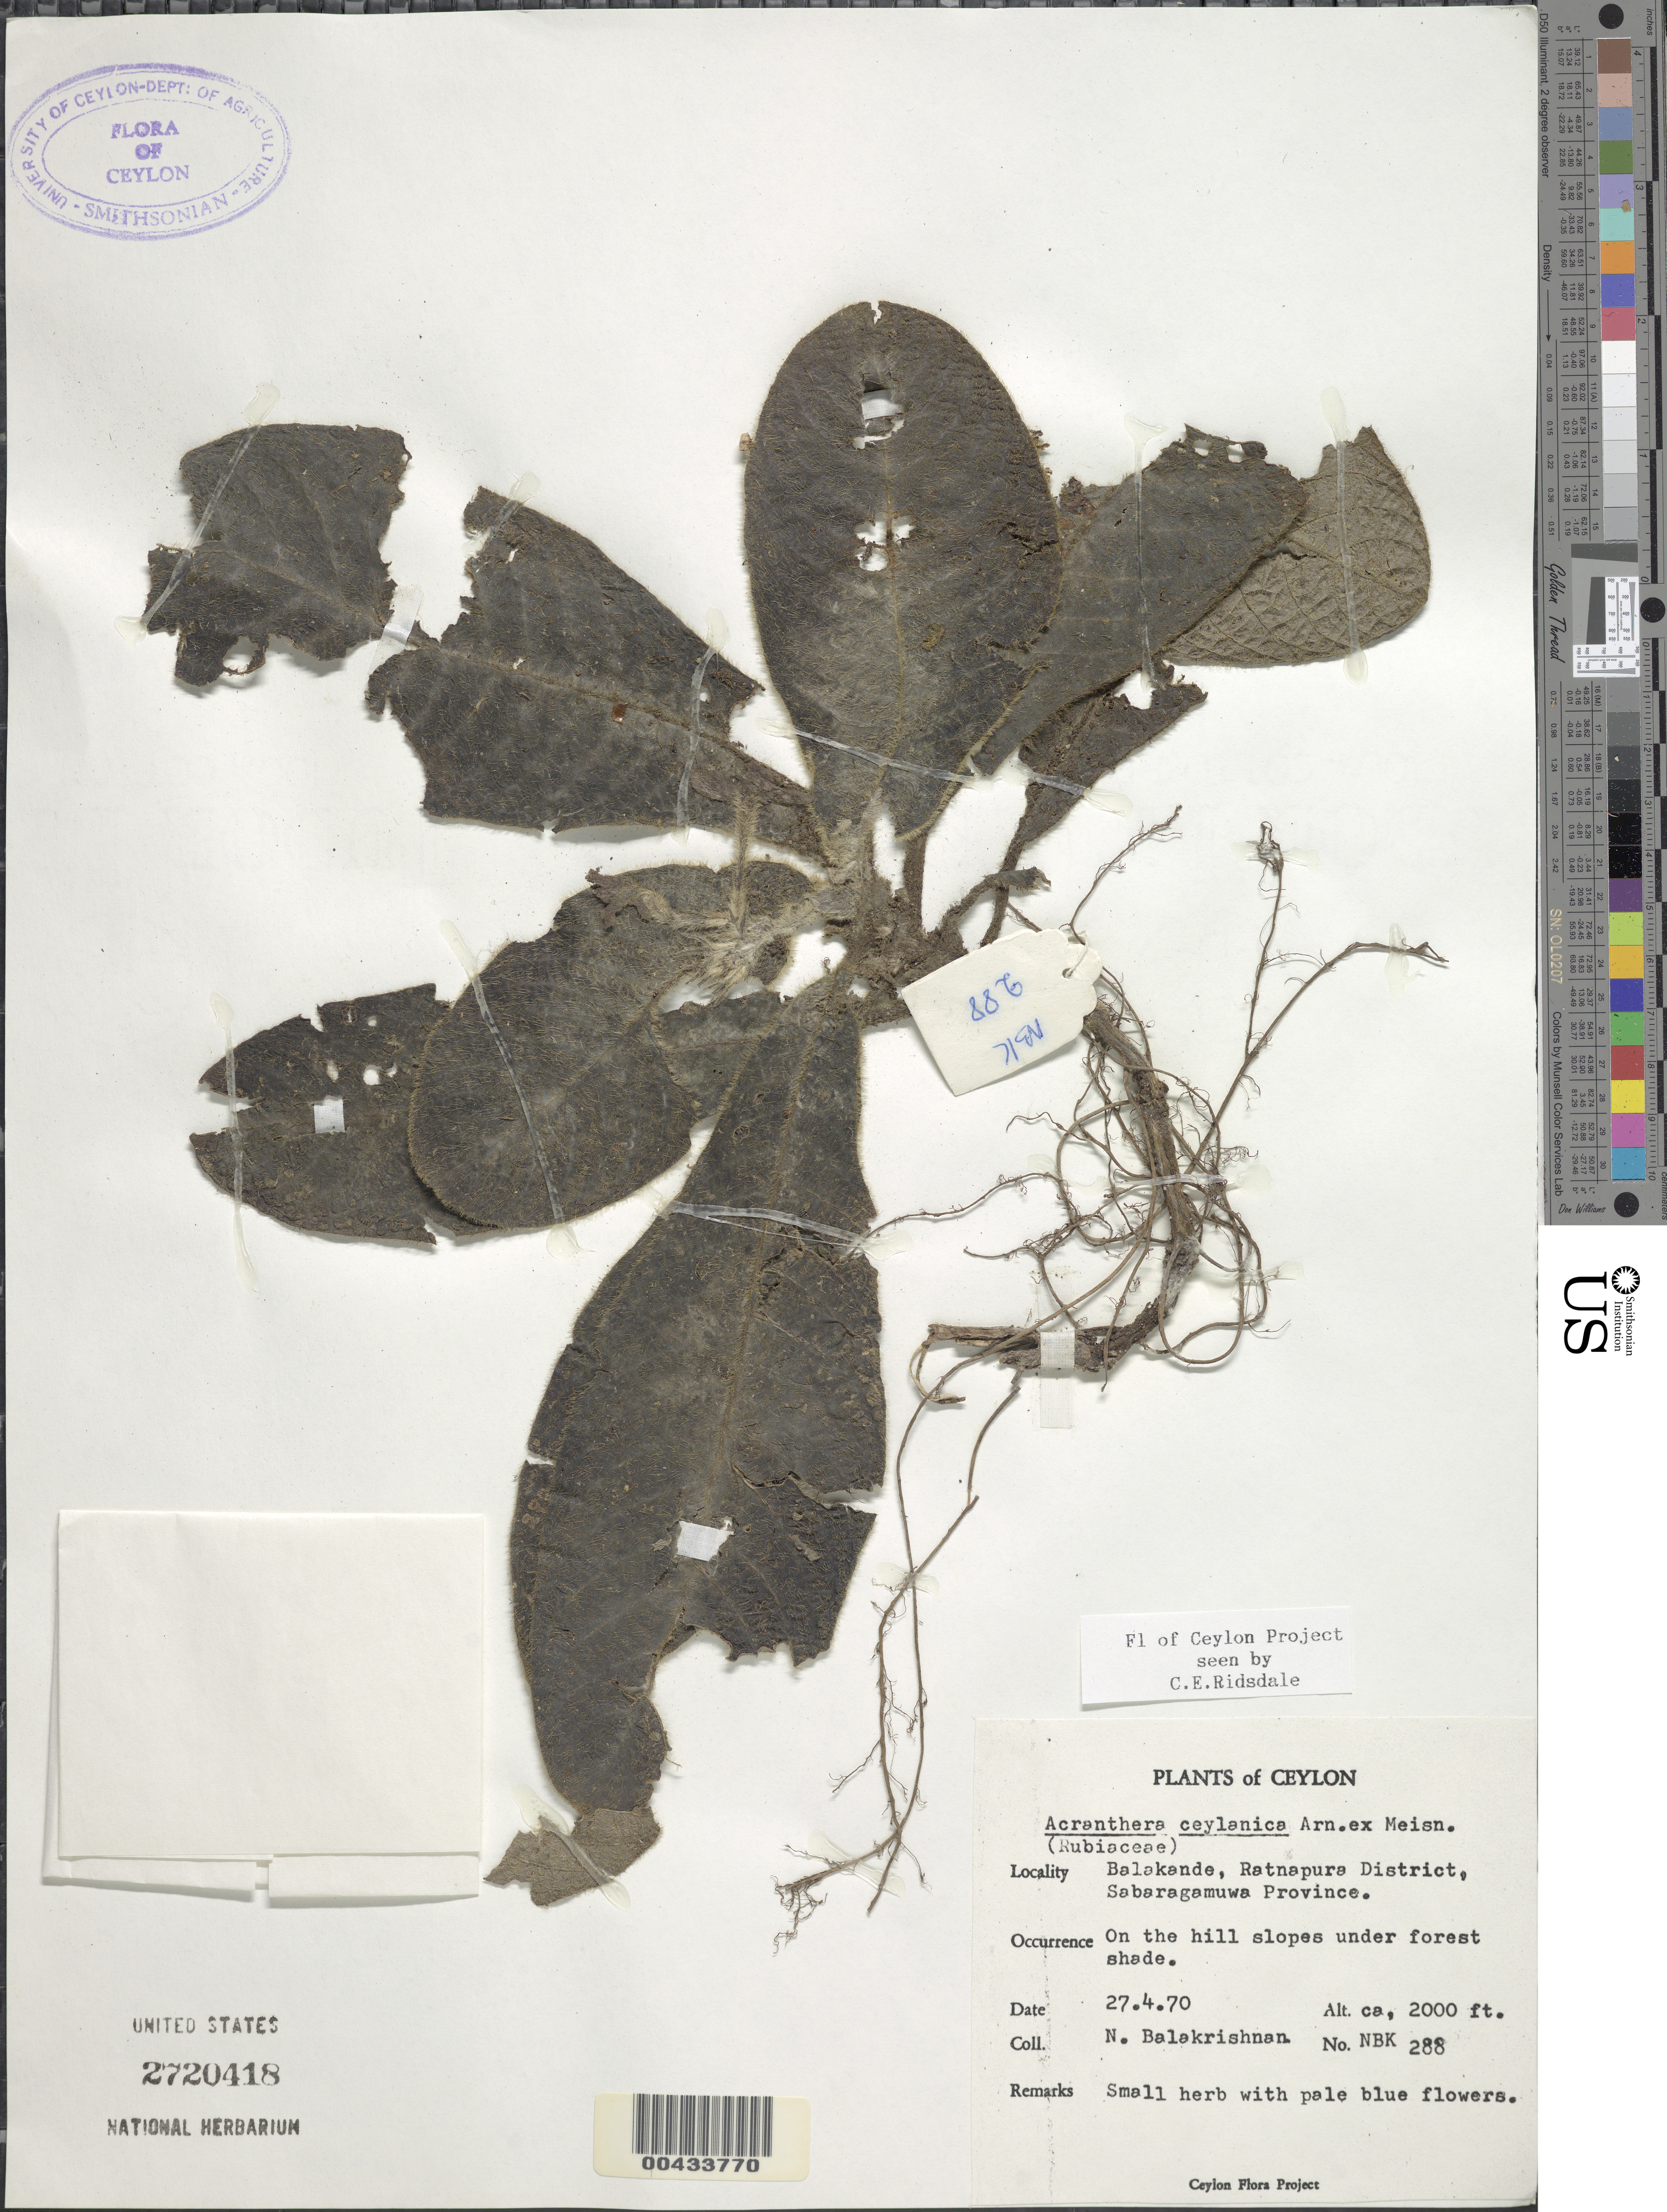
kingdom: Plantae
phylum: Tracheophyta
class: Magnoliopsida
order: Gentianales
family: Rubiaceae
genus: Acranthera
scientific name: Acranthera ceylanica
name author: Arn. ex Meisn.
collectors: N. Balakrishnan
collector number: NBK 288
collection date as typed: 27 Apr 1970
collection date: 1970-04-27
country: Sri Lanka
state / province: Sabaragamuwa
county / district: Ratnapura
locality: Balakande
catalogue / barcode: US 2720418